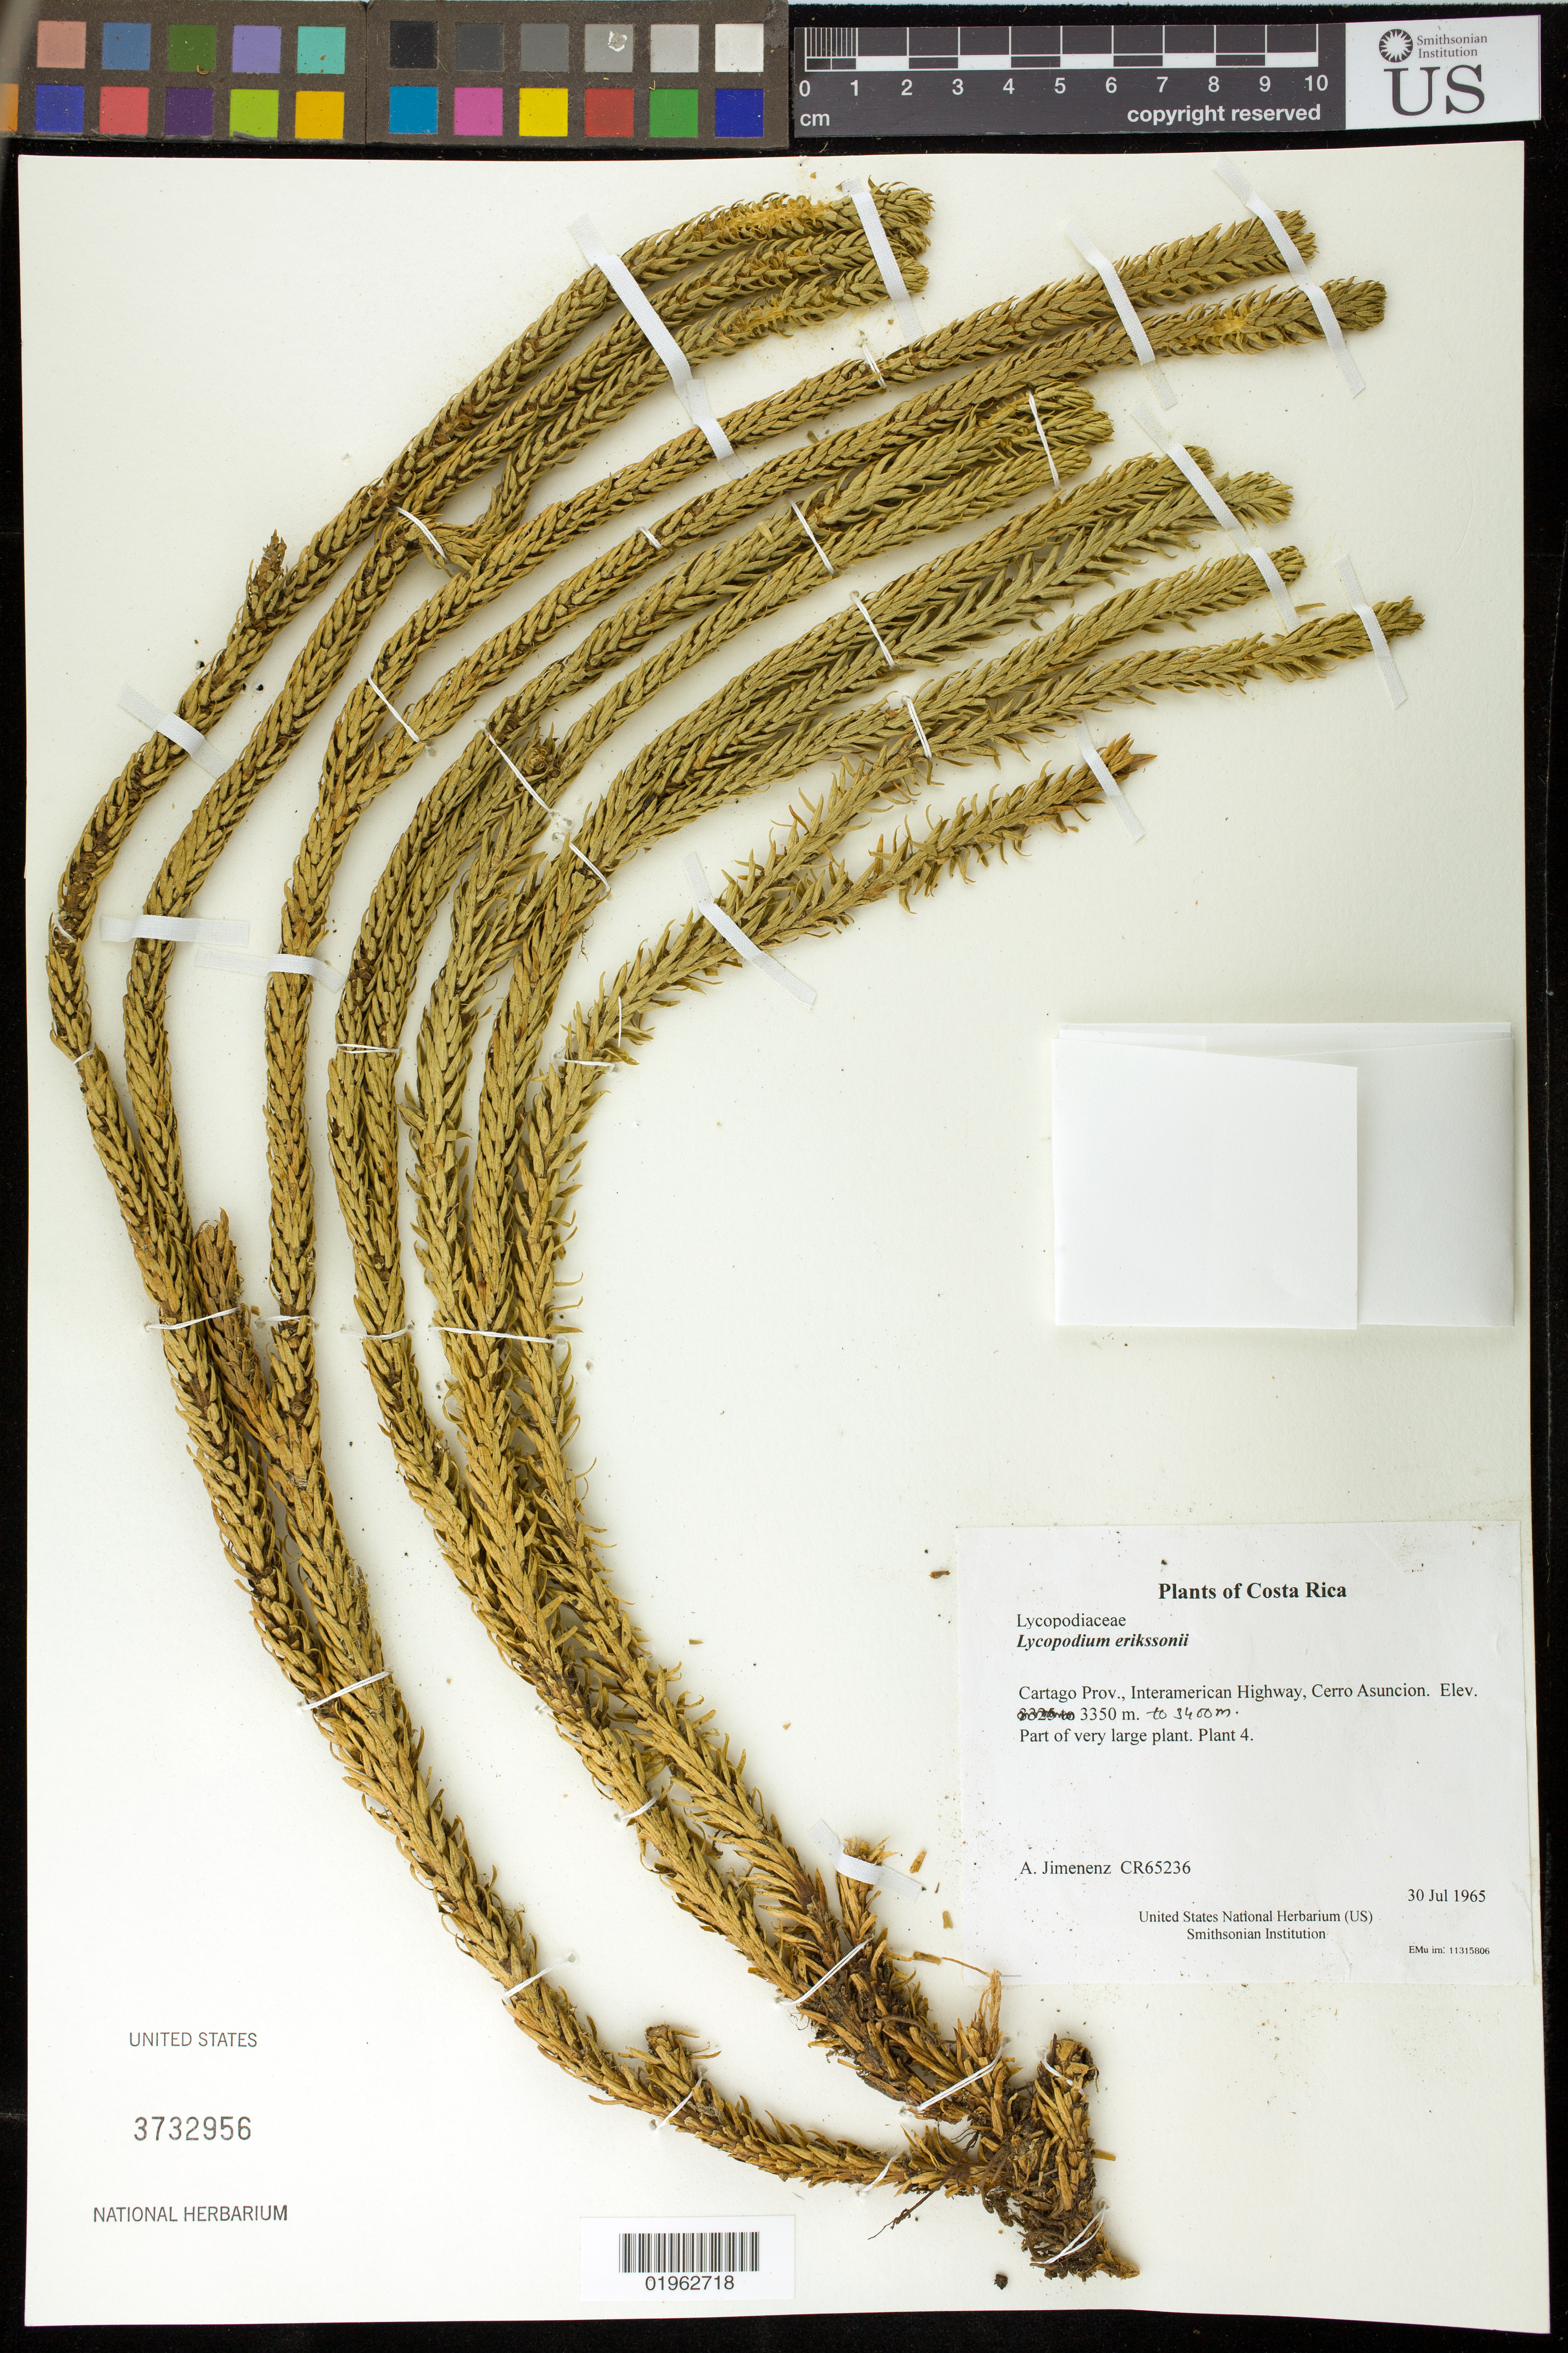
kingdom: Plantae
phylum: Tracheophyta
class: Lycopodiopsida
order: Lycopodiales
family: Lycopodiaceae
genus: Phlegmariurus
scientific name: Phlegmariurus cruentus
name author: (Spring) B. Øllg.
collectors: A. Jimenenz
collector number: CR65236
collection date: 1965-07-30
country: Costa Rica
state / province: Cartago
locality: Interamerican Highway, Cerro Asuncion.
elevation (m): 3325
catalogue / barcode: US 3732956